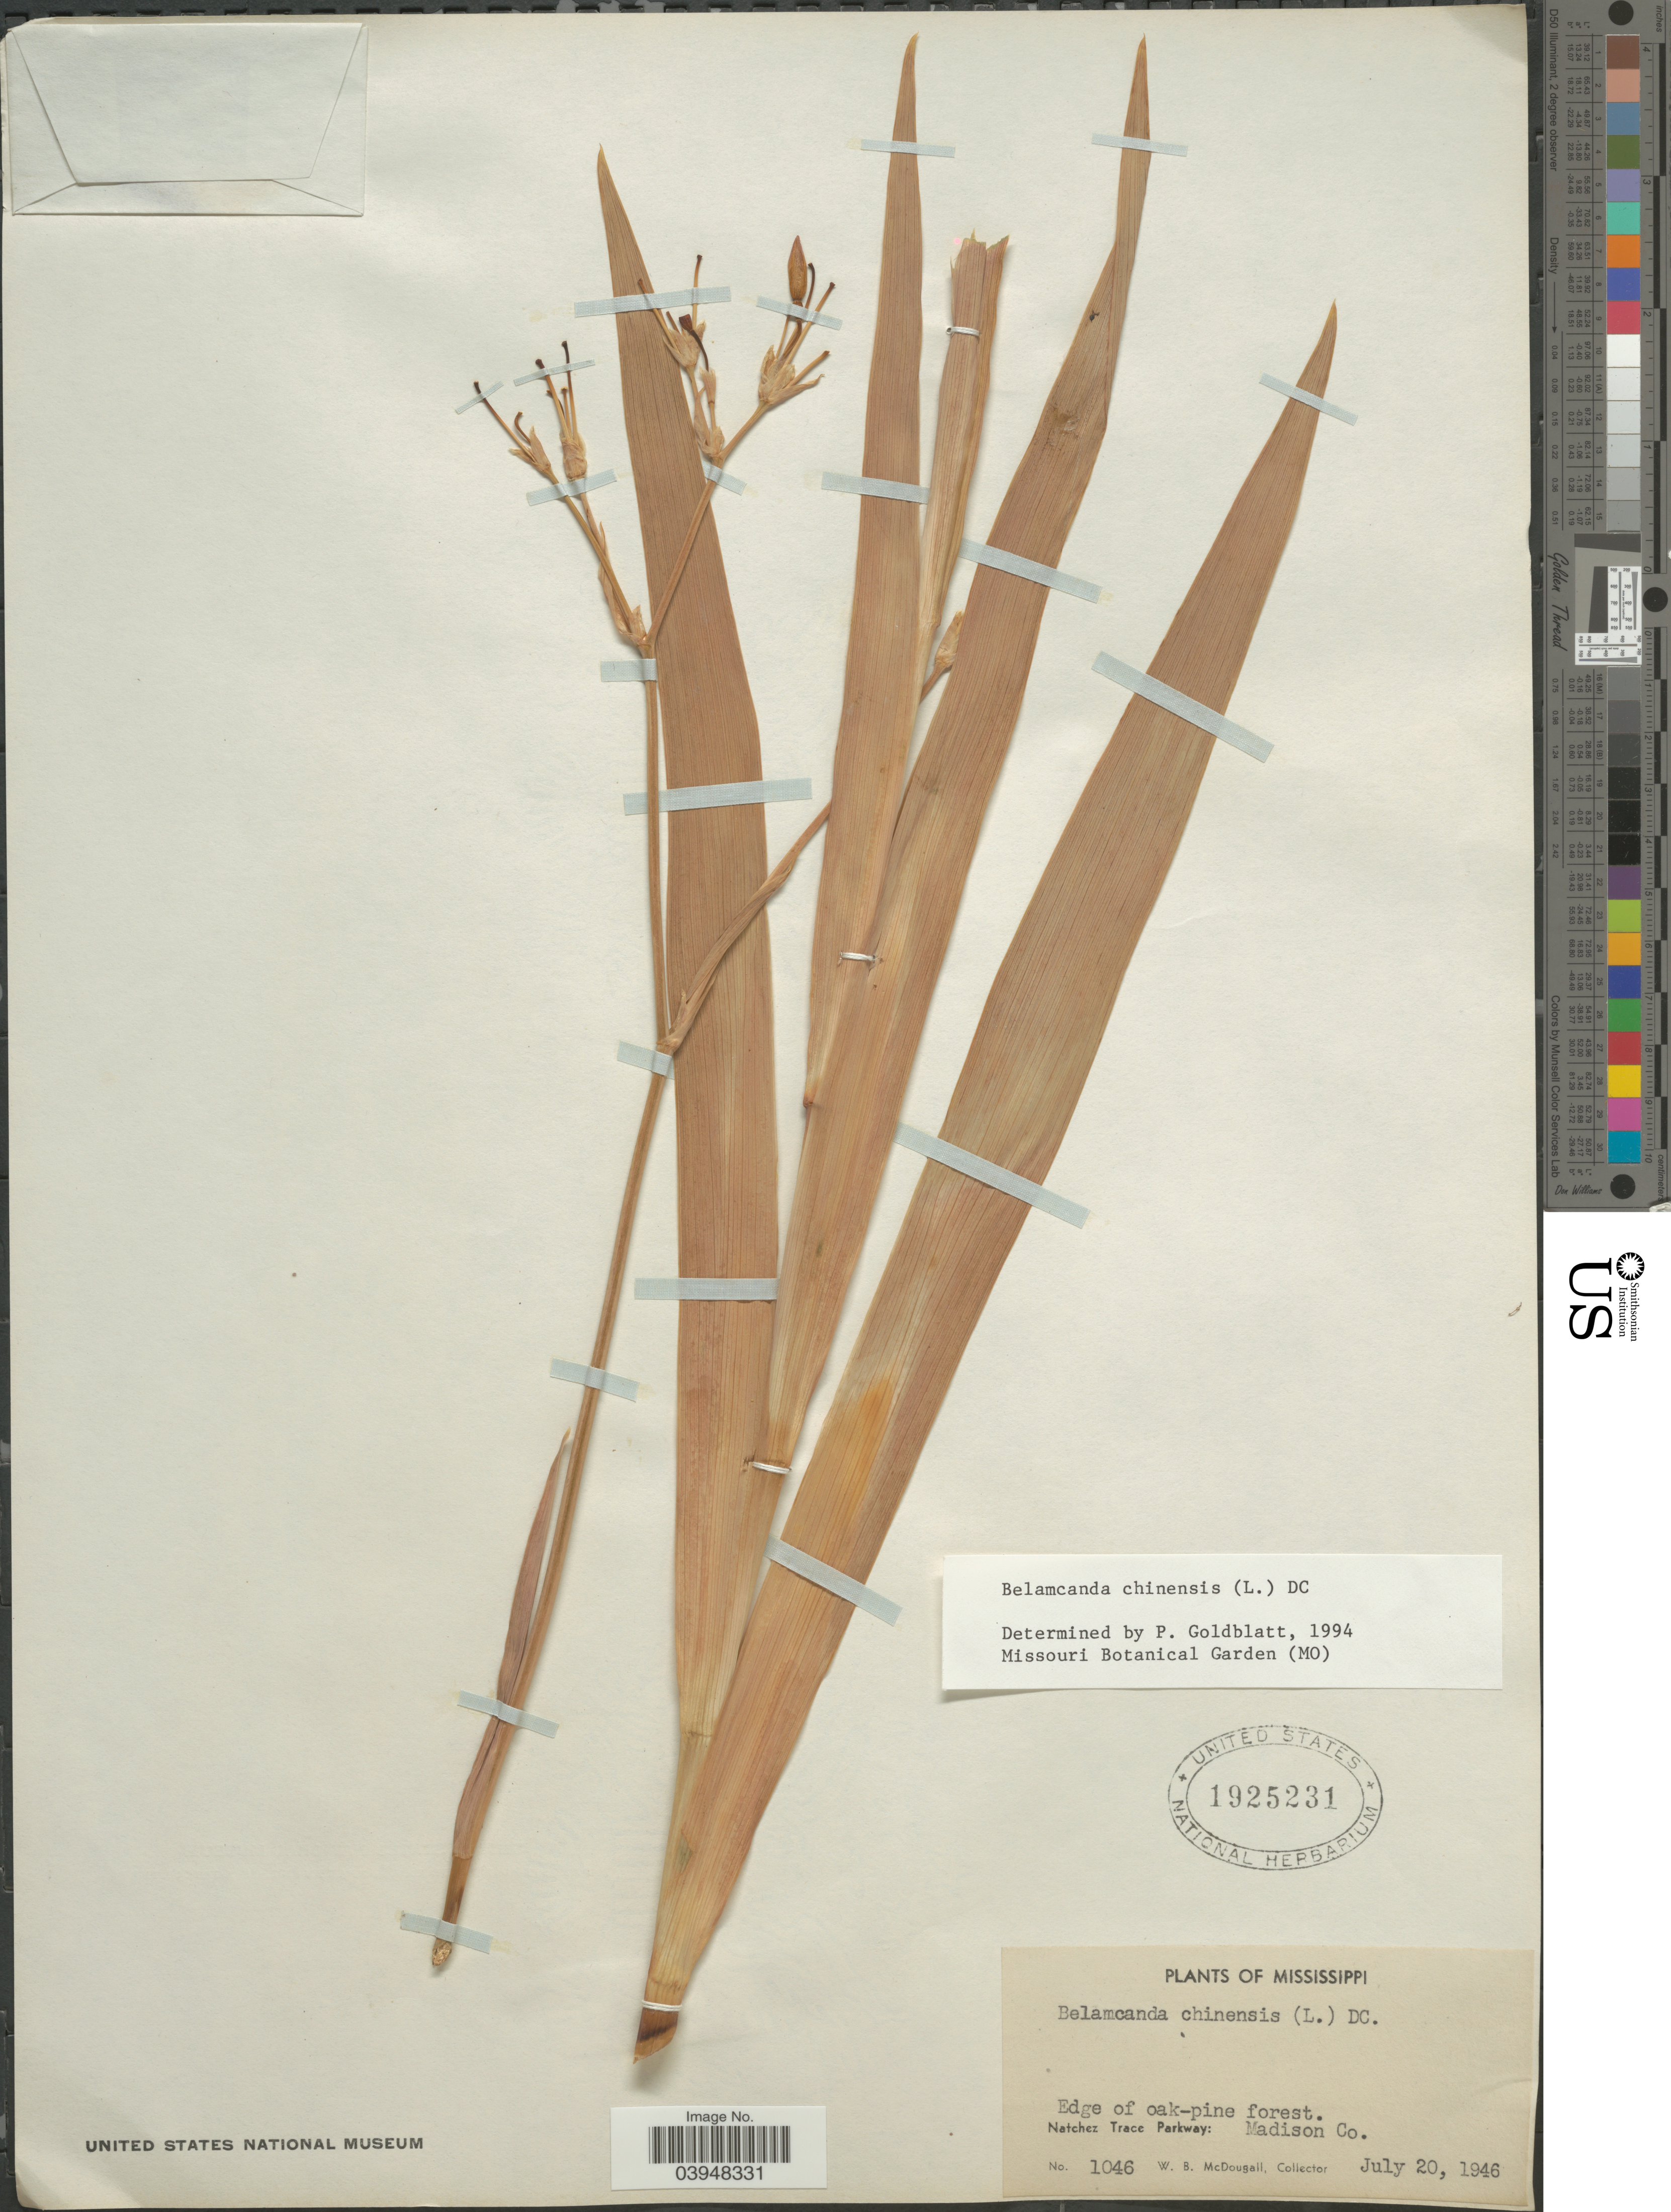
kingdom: Plantae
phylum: Tracheophyta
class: Liliopsida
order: Asparagales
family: Iridaceae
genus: Iris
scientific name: Iris domestica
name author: (L.) Goldblatt & Mabb.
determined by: Strong, Mark T., (BOT), Smithsonian Institution - National Museum of Natural History (UNITED STATES)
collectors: W. B. McDougall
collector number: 1046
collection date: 1946-07-20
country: United States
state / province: Mississippi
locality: Natchez Trace Parkway: Madison Co.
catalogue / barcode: US 1925231